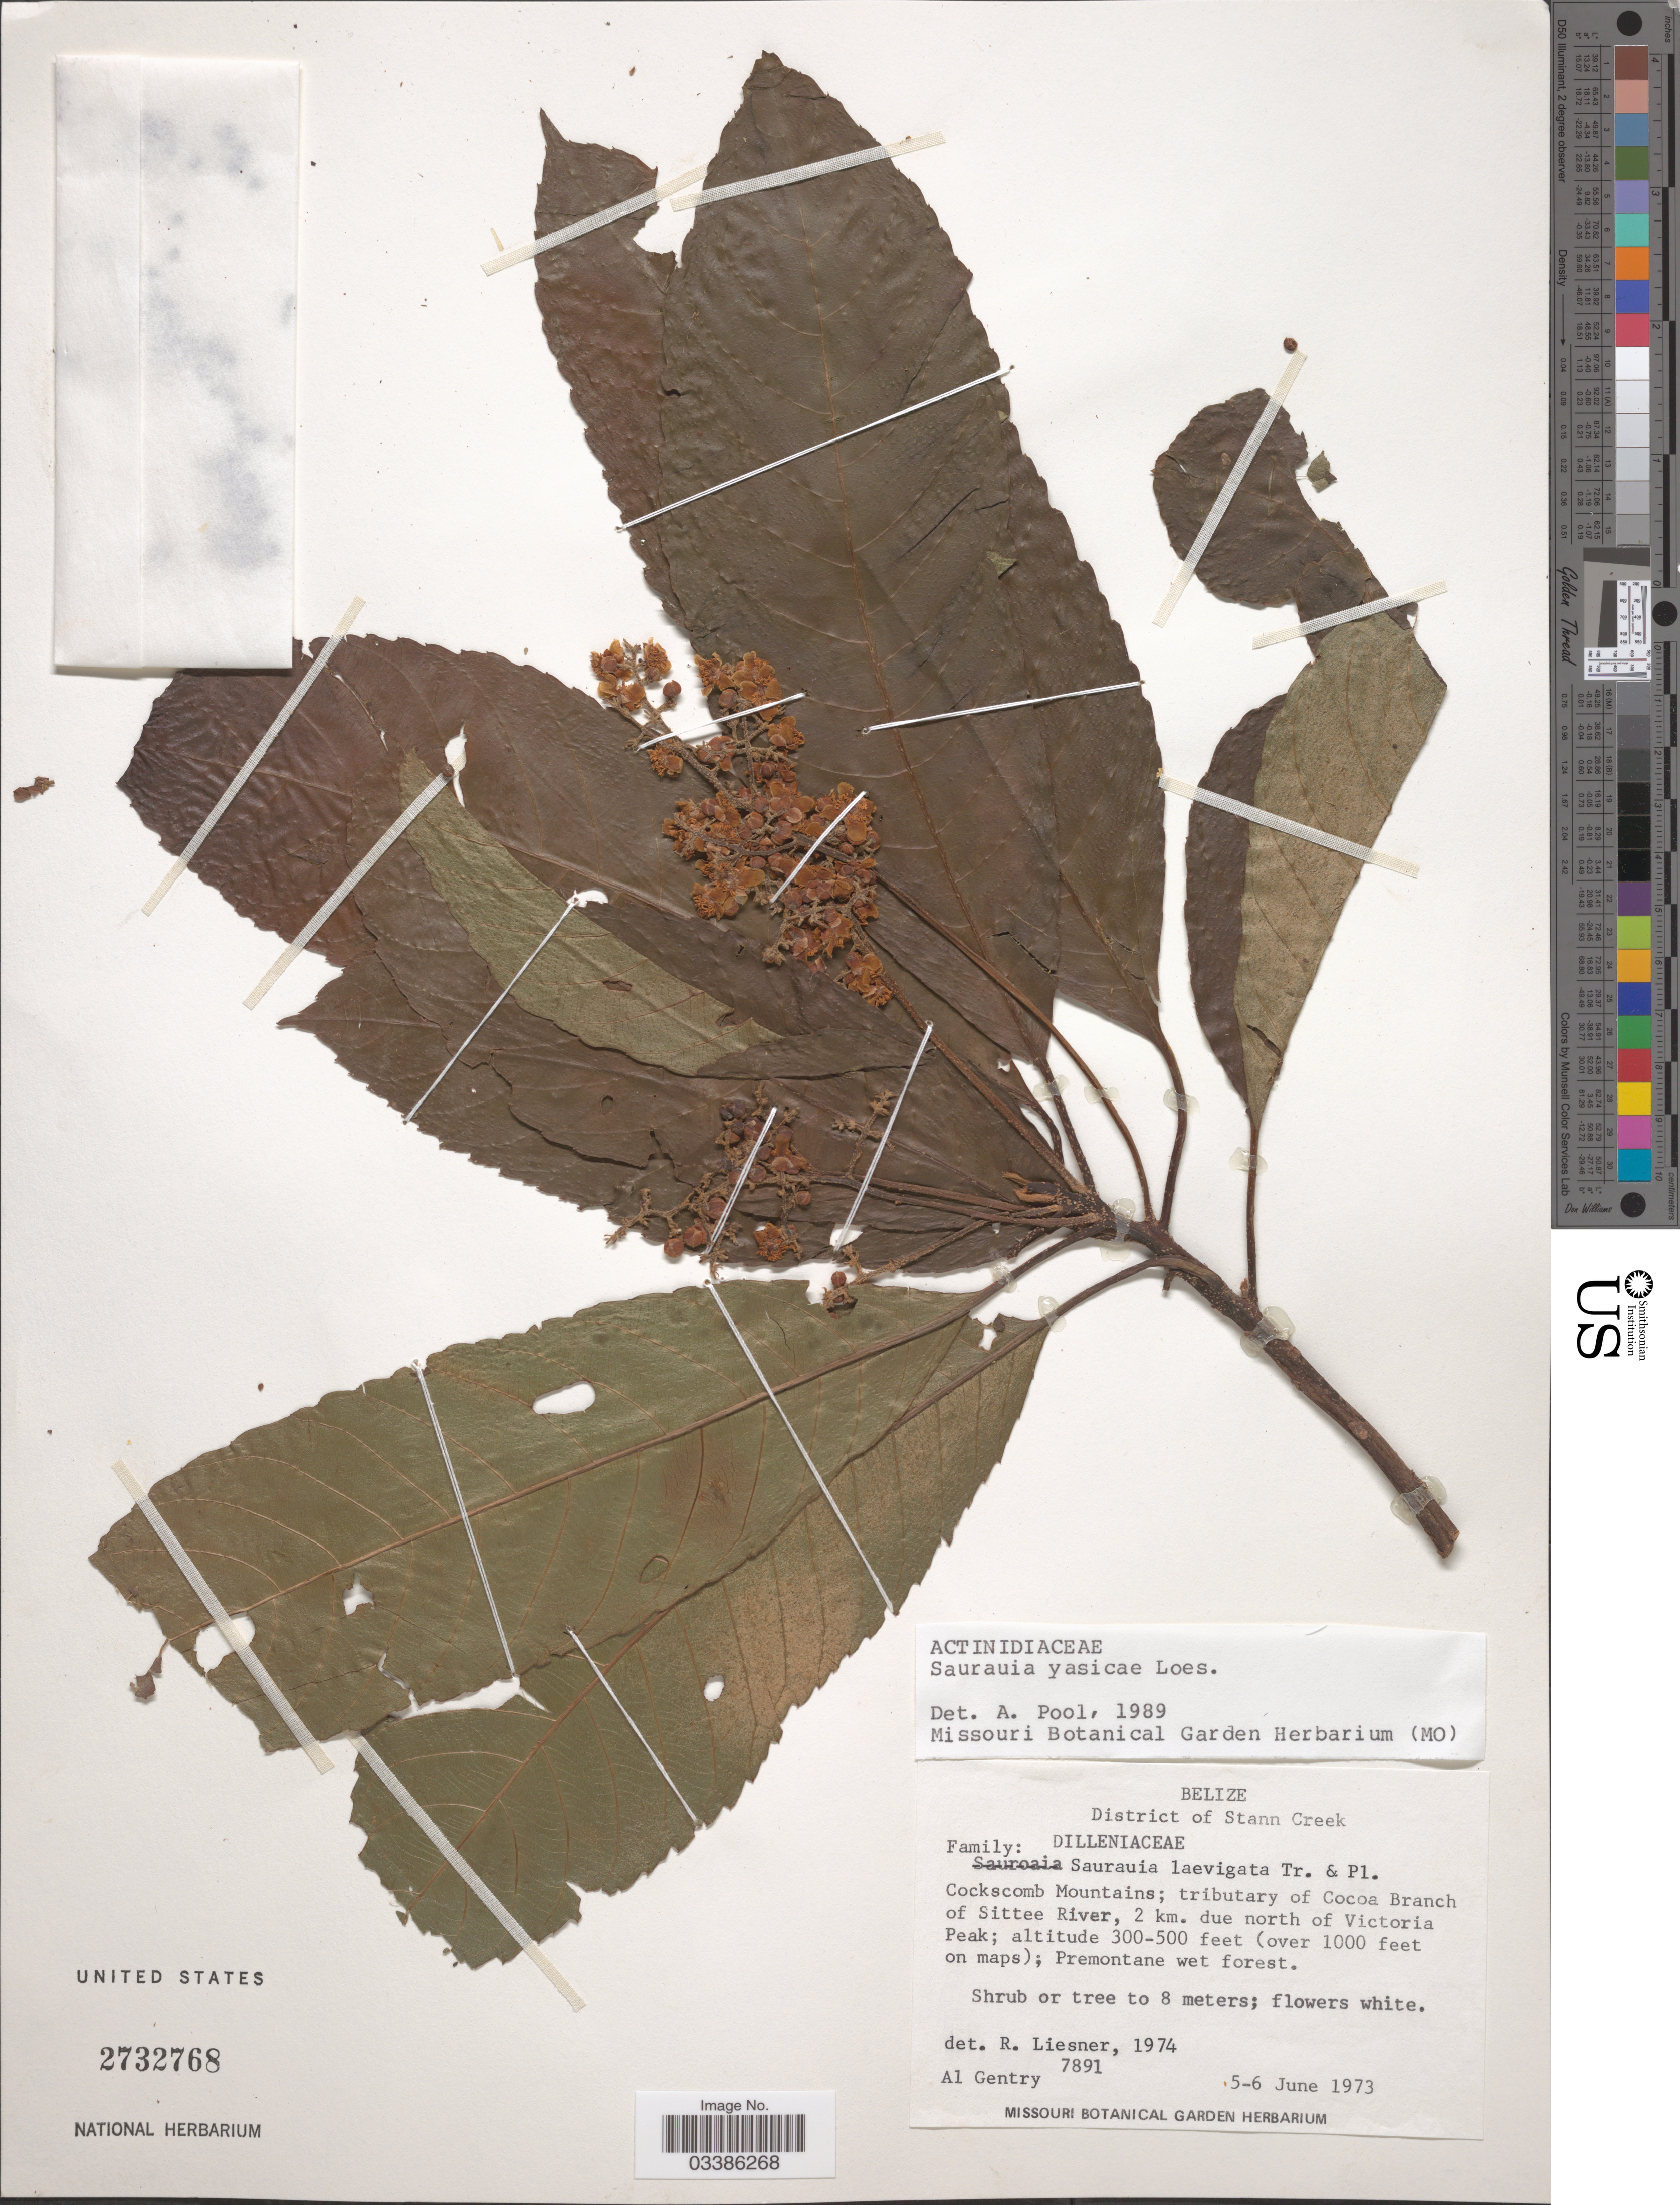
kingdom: Plantae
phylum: Tracheophyta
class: Magnoliopsida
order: Ericales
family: Actinidiaceae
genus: Saurauia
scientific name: Saurauia yasicae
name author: Loes.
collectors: A. H. Gentry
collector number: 7891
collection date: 1973-06-05/1973-06-06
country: Belize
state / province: Stann Creek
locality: District of Stann Creek. Cockscomb Mountains; tributary of Cocoa Branch of Sittee River, 2 km. due to Cocoa Branch of Sittee River, 2 km. due north of Victoria Peak.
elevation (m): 91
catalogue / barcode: US 2732768